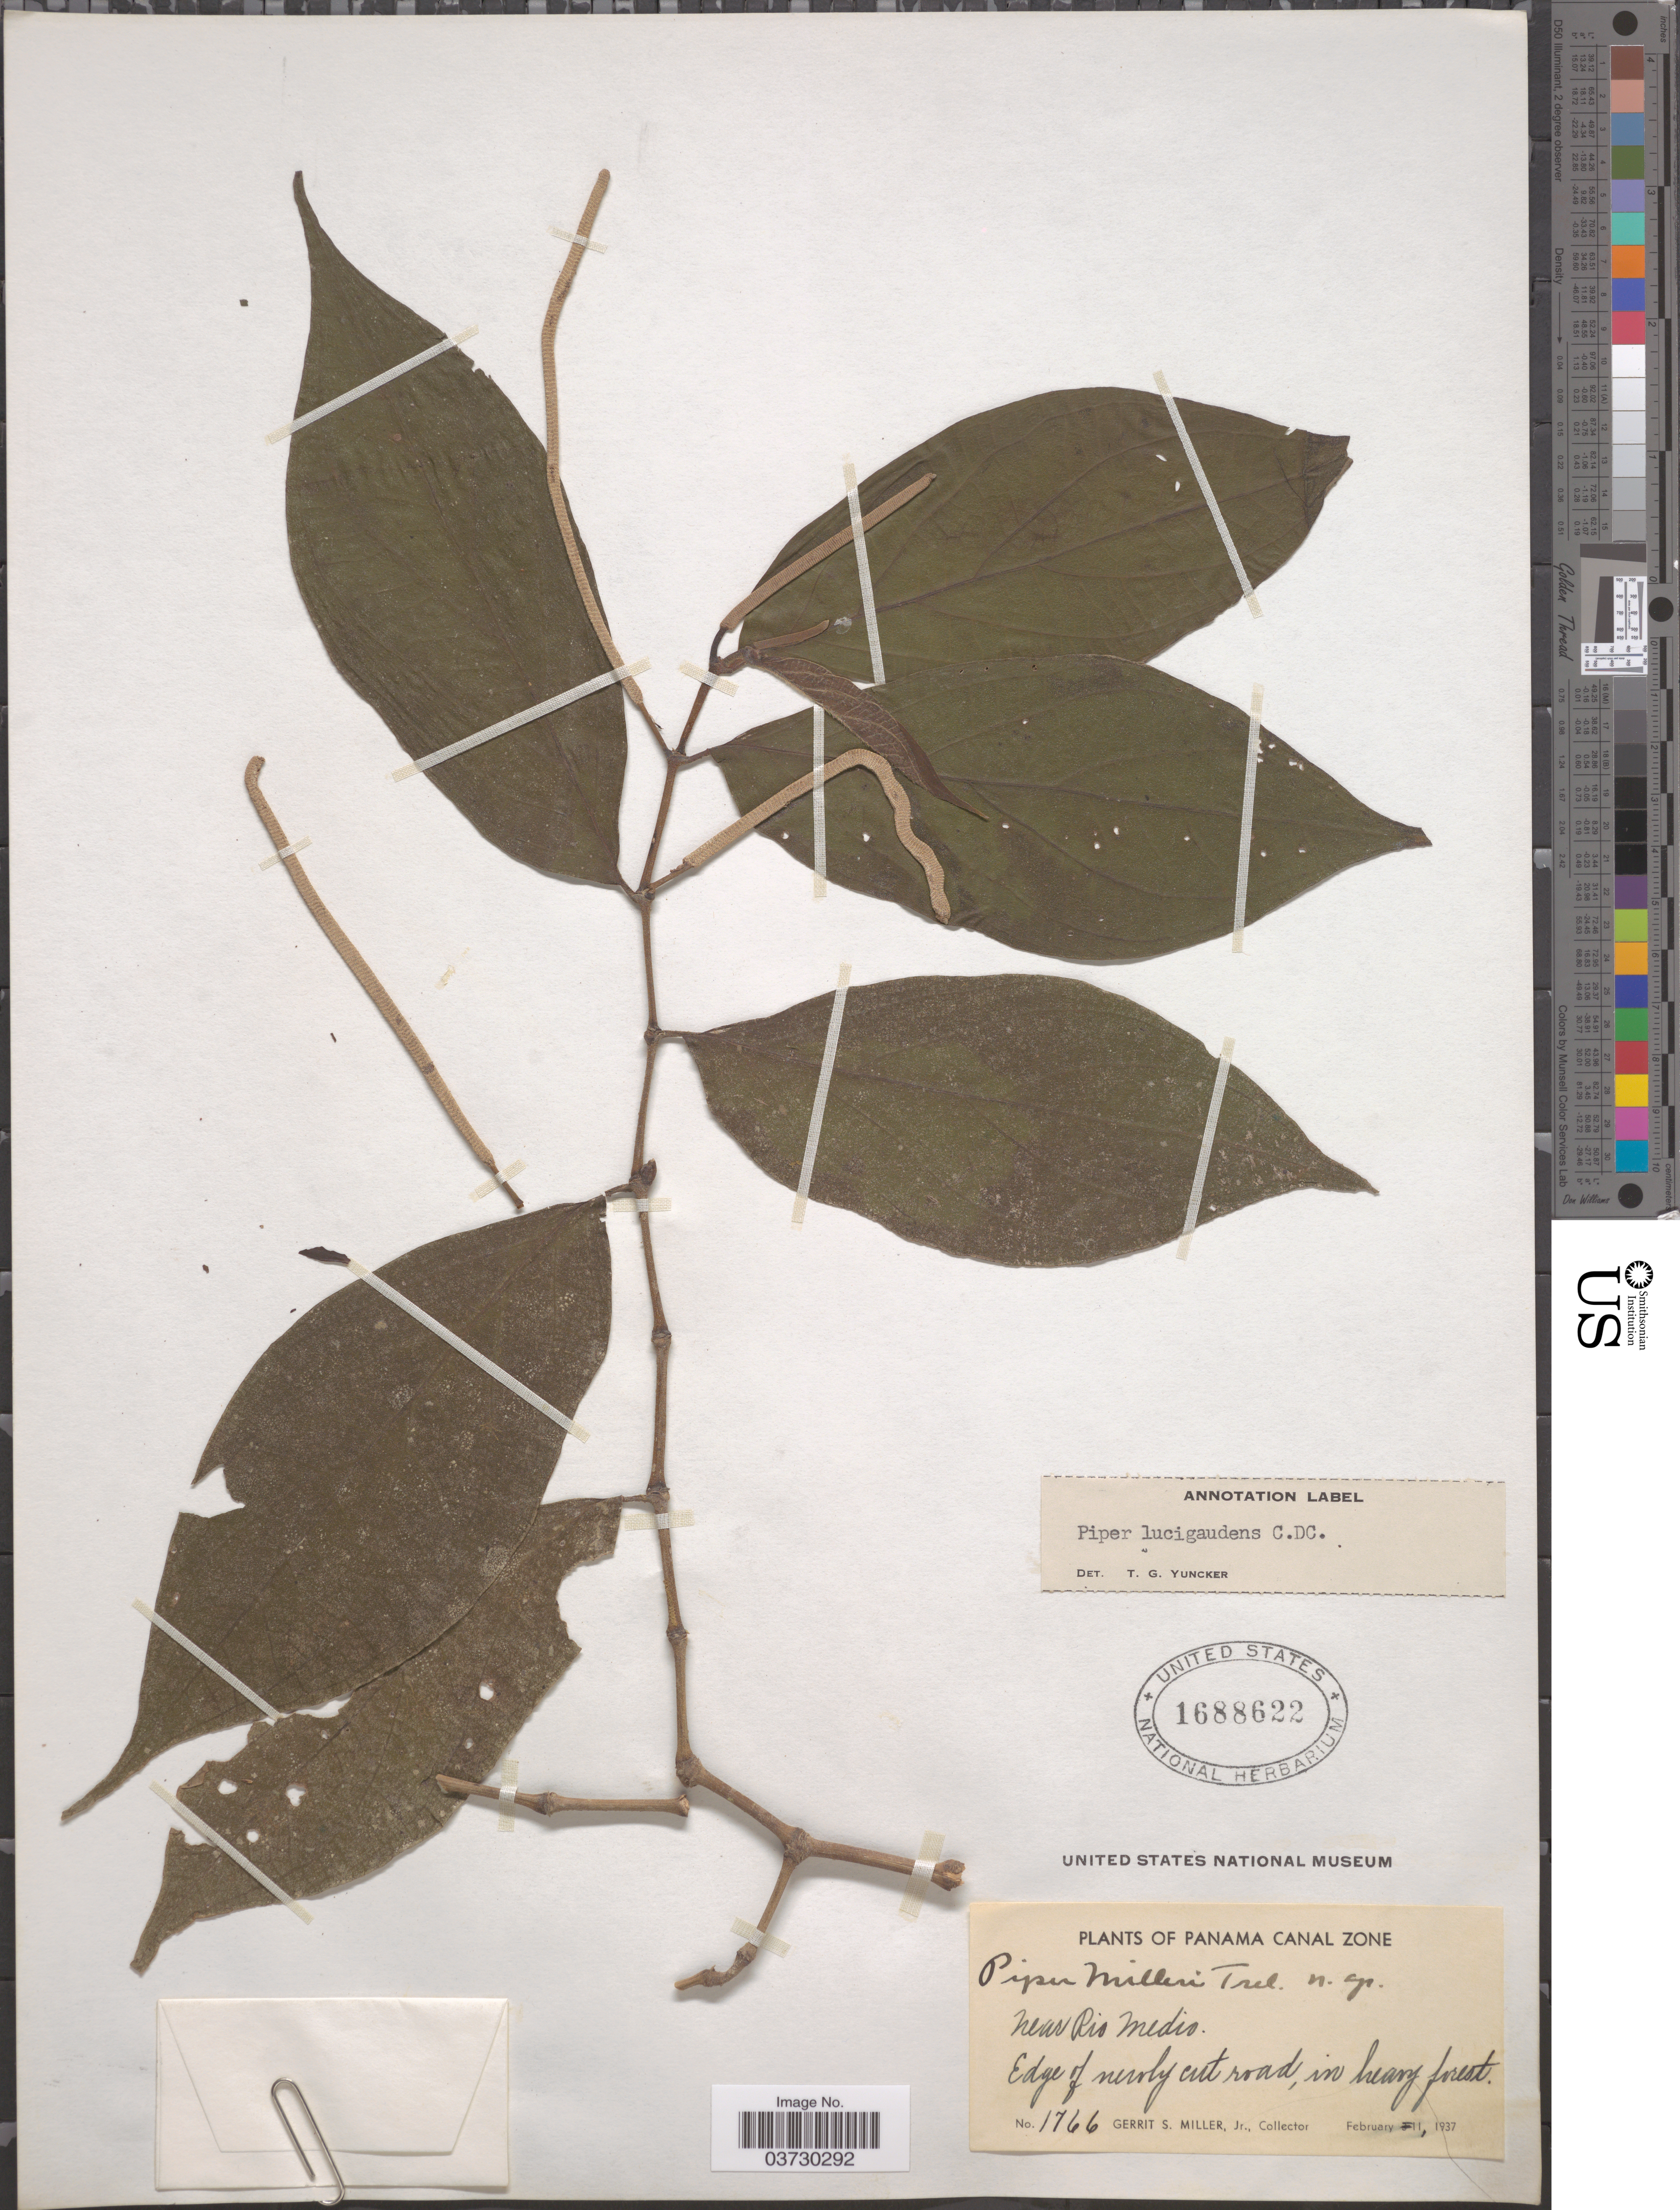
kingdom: Plantae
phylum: Tracheophyta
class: Magnoliopsida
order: Piperales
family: Piperaceae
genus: Piper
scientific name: Piper luciguadens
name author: C. DC.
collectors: G. S. Miller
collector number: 1766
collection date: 1937-02-11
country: Panama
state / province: Colón / Panamá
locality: Panama Canal Zone. Near Rio Medio. Edge of newly cut road.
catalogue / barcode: US 1688622